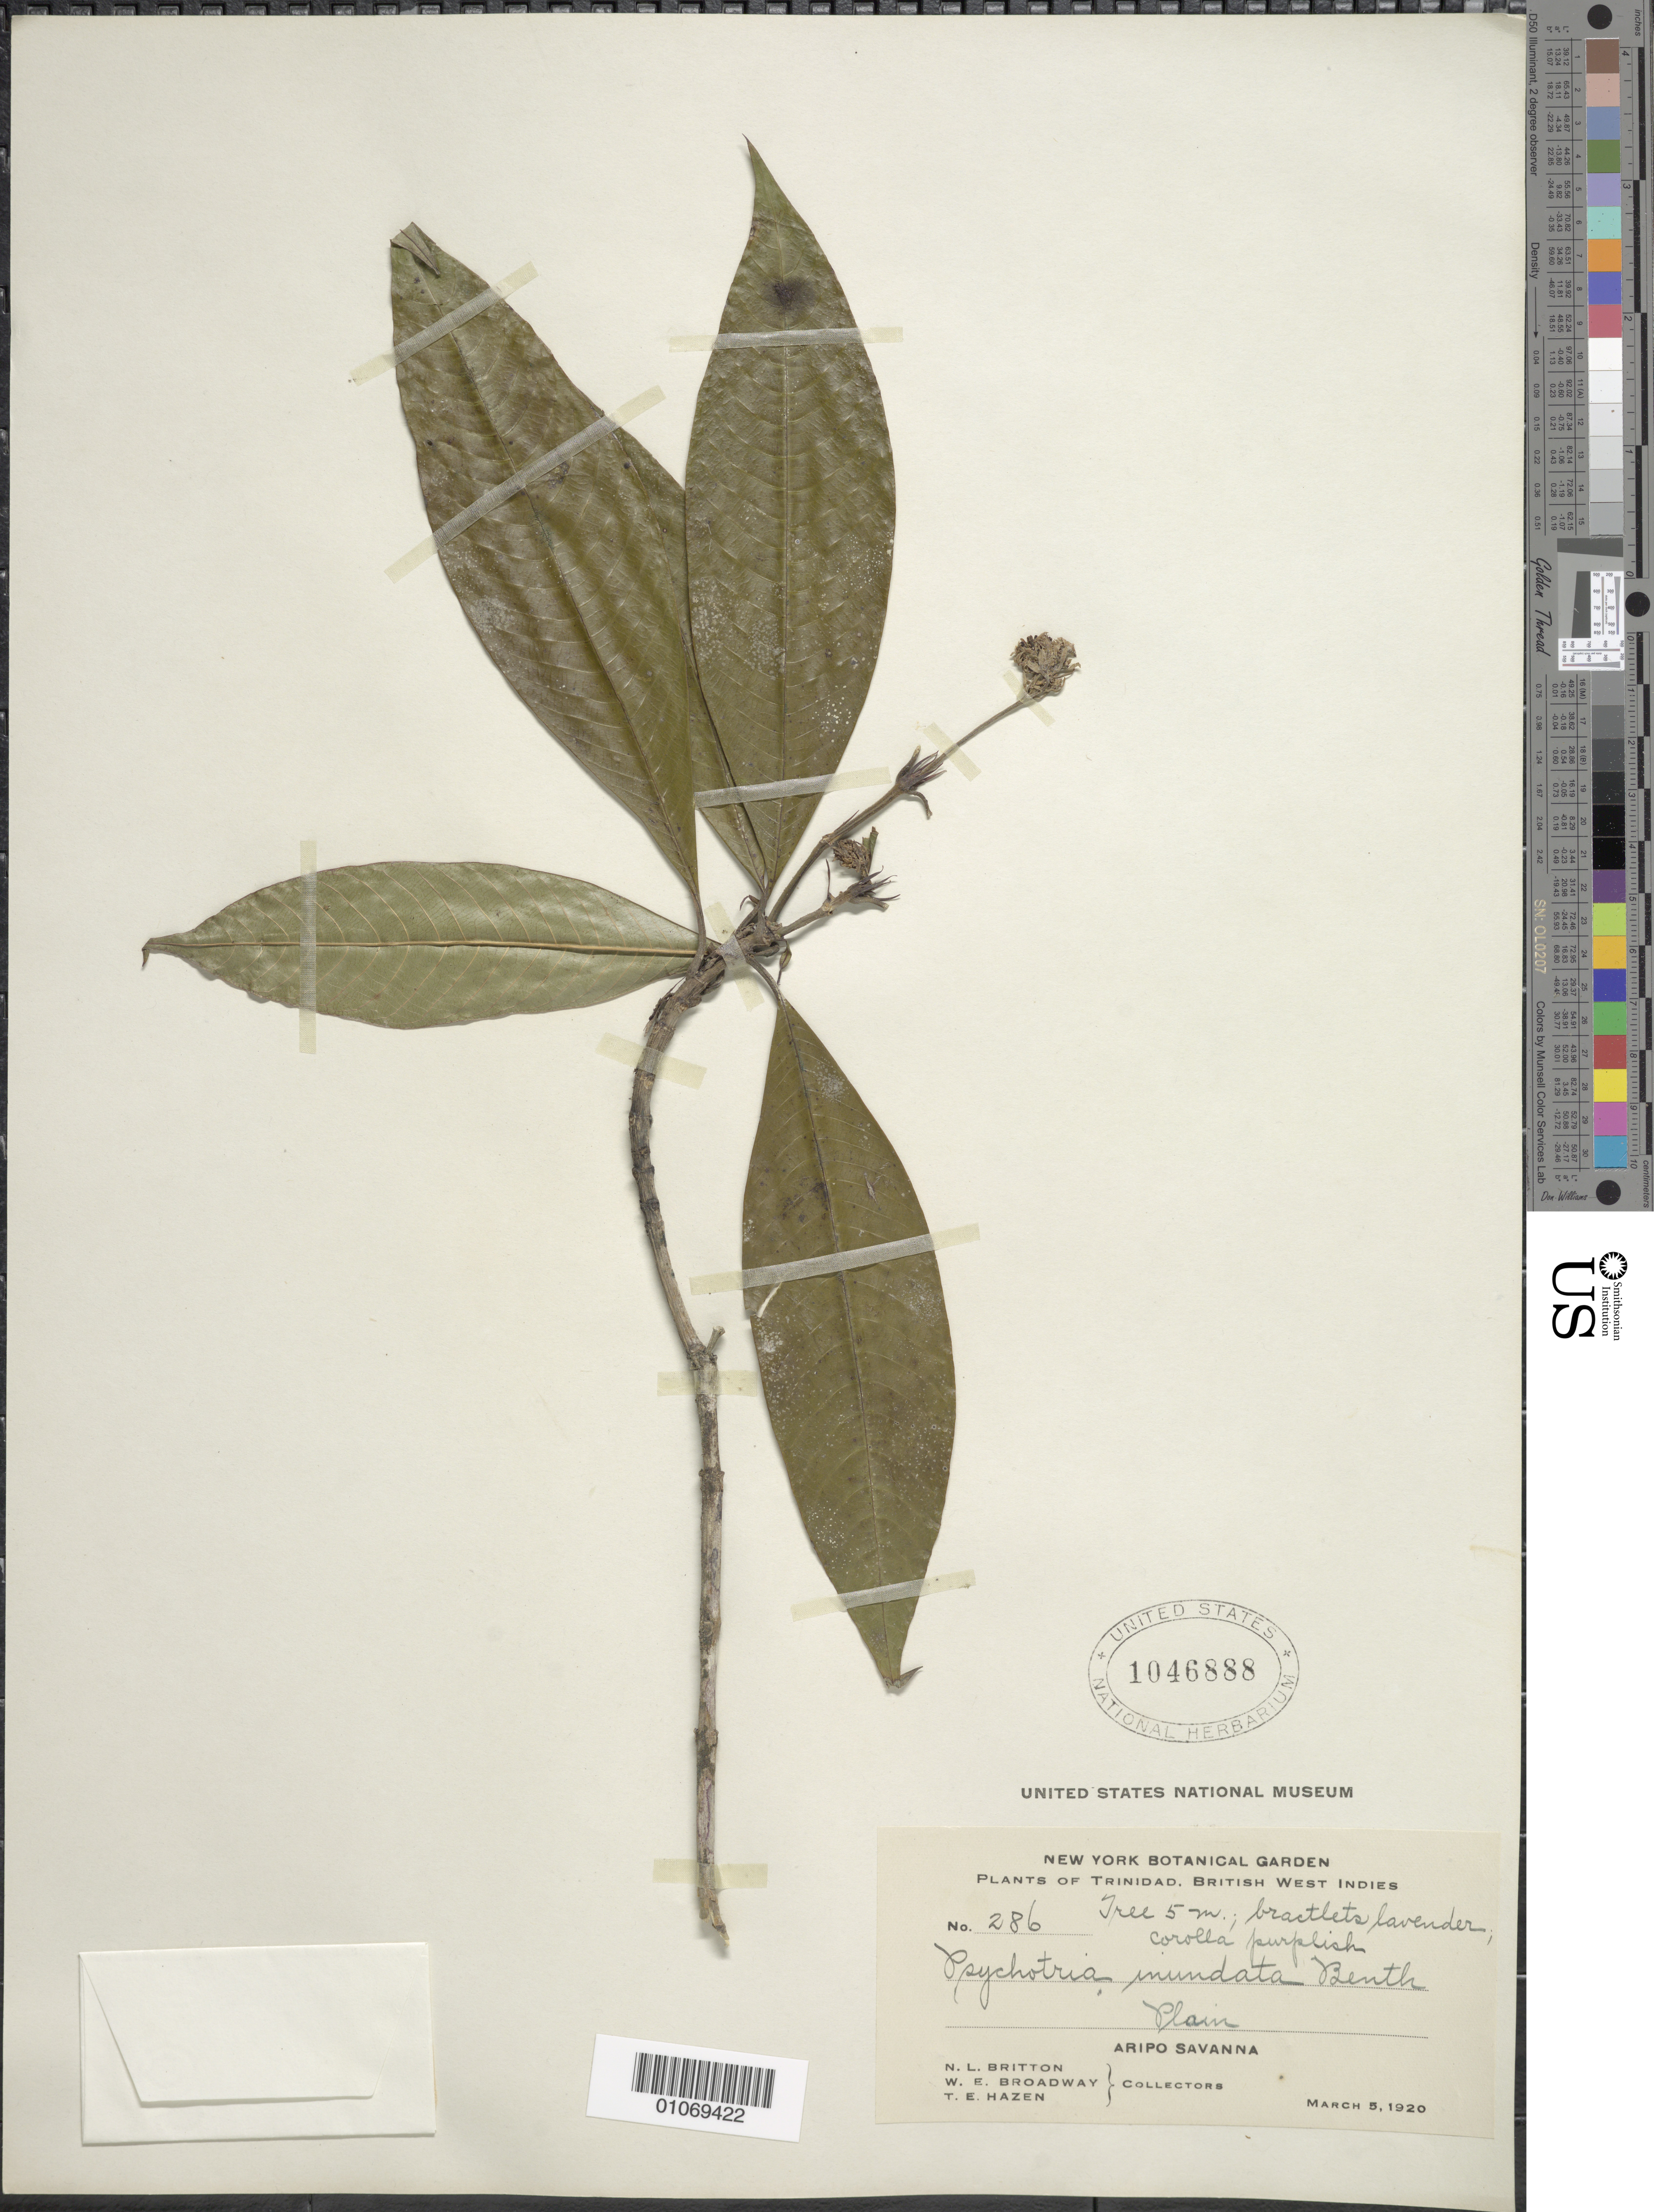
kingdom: Plantae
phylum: Tracheophyta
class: Magnoliopsida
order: Gentianales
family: Rubiaceae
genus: Psychotria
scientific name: Psychotria capitata subsp. amplifolia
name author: (Raeusch.) Steyerm.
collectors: N. Britton, W. E. Broadway & T. E. Hazen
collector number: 286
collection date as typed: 05 Mar 1920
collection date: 1920-03-05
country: Trinidad and Tobago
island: Trinidad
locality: Aripo Savanna, plain.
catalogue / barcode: US 1046888